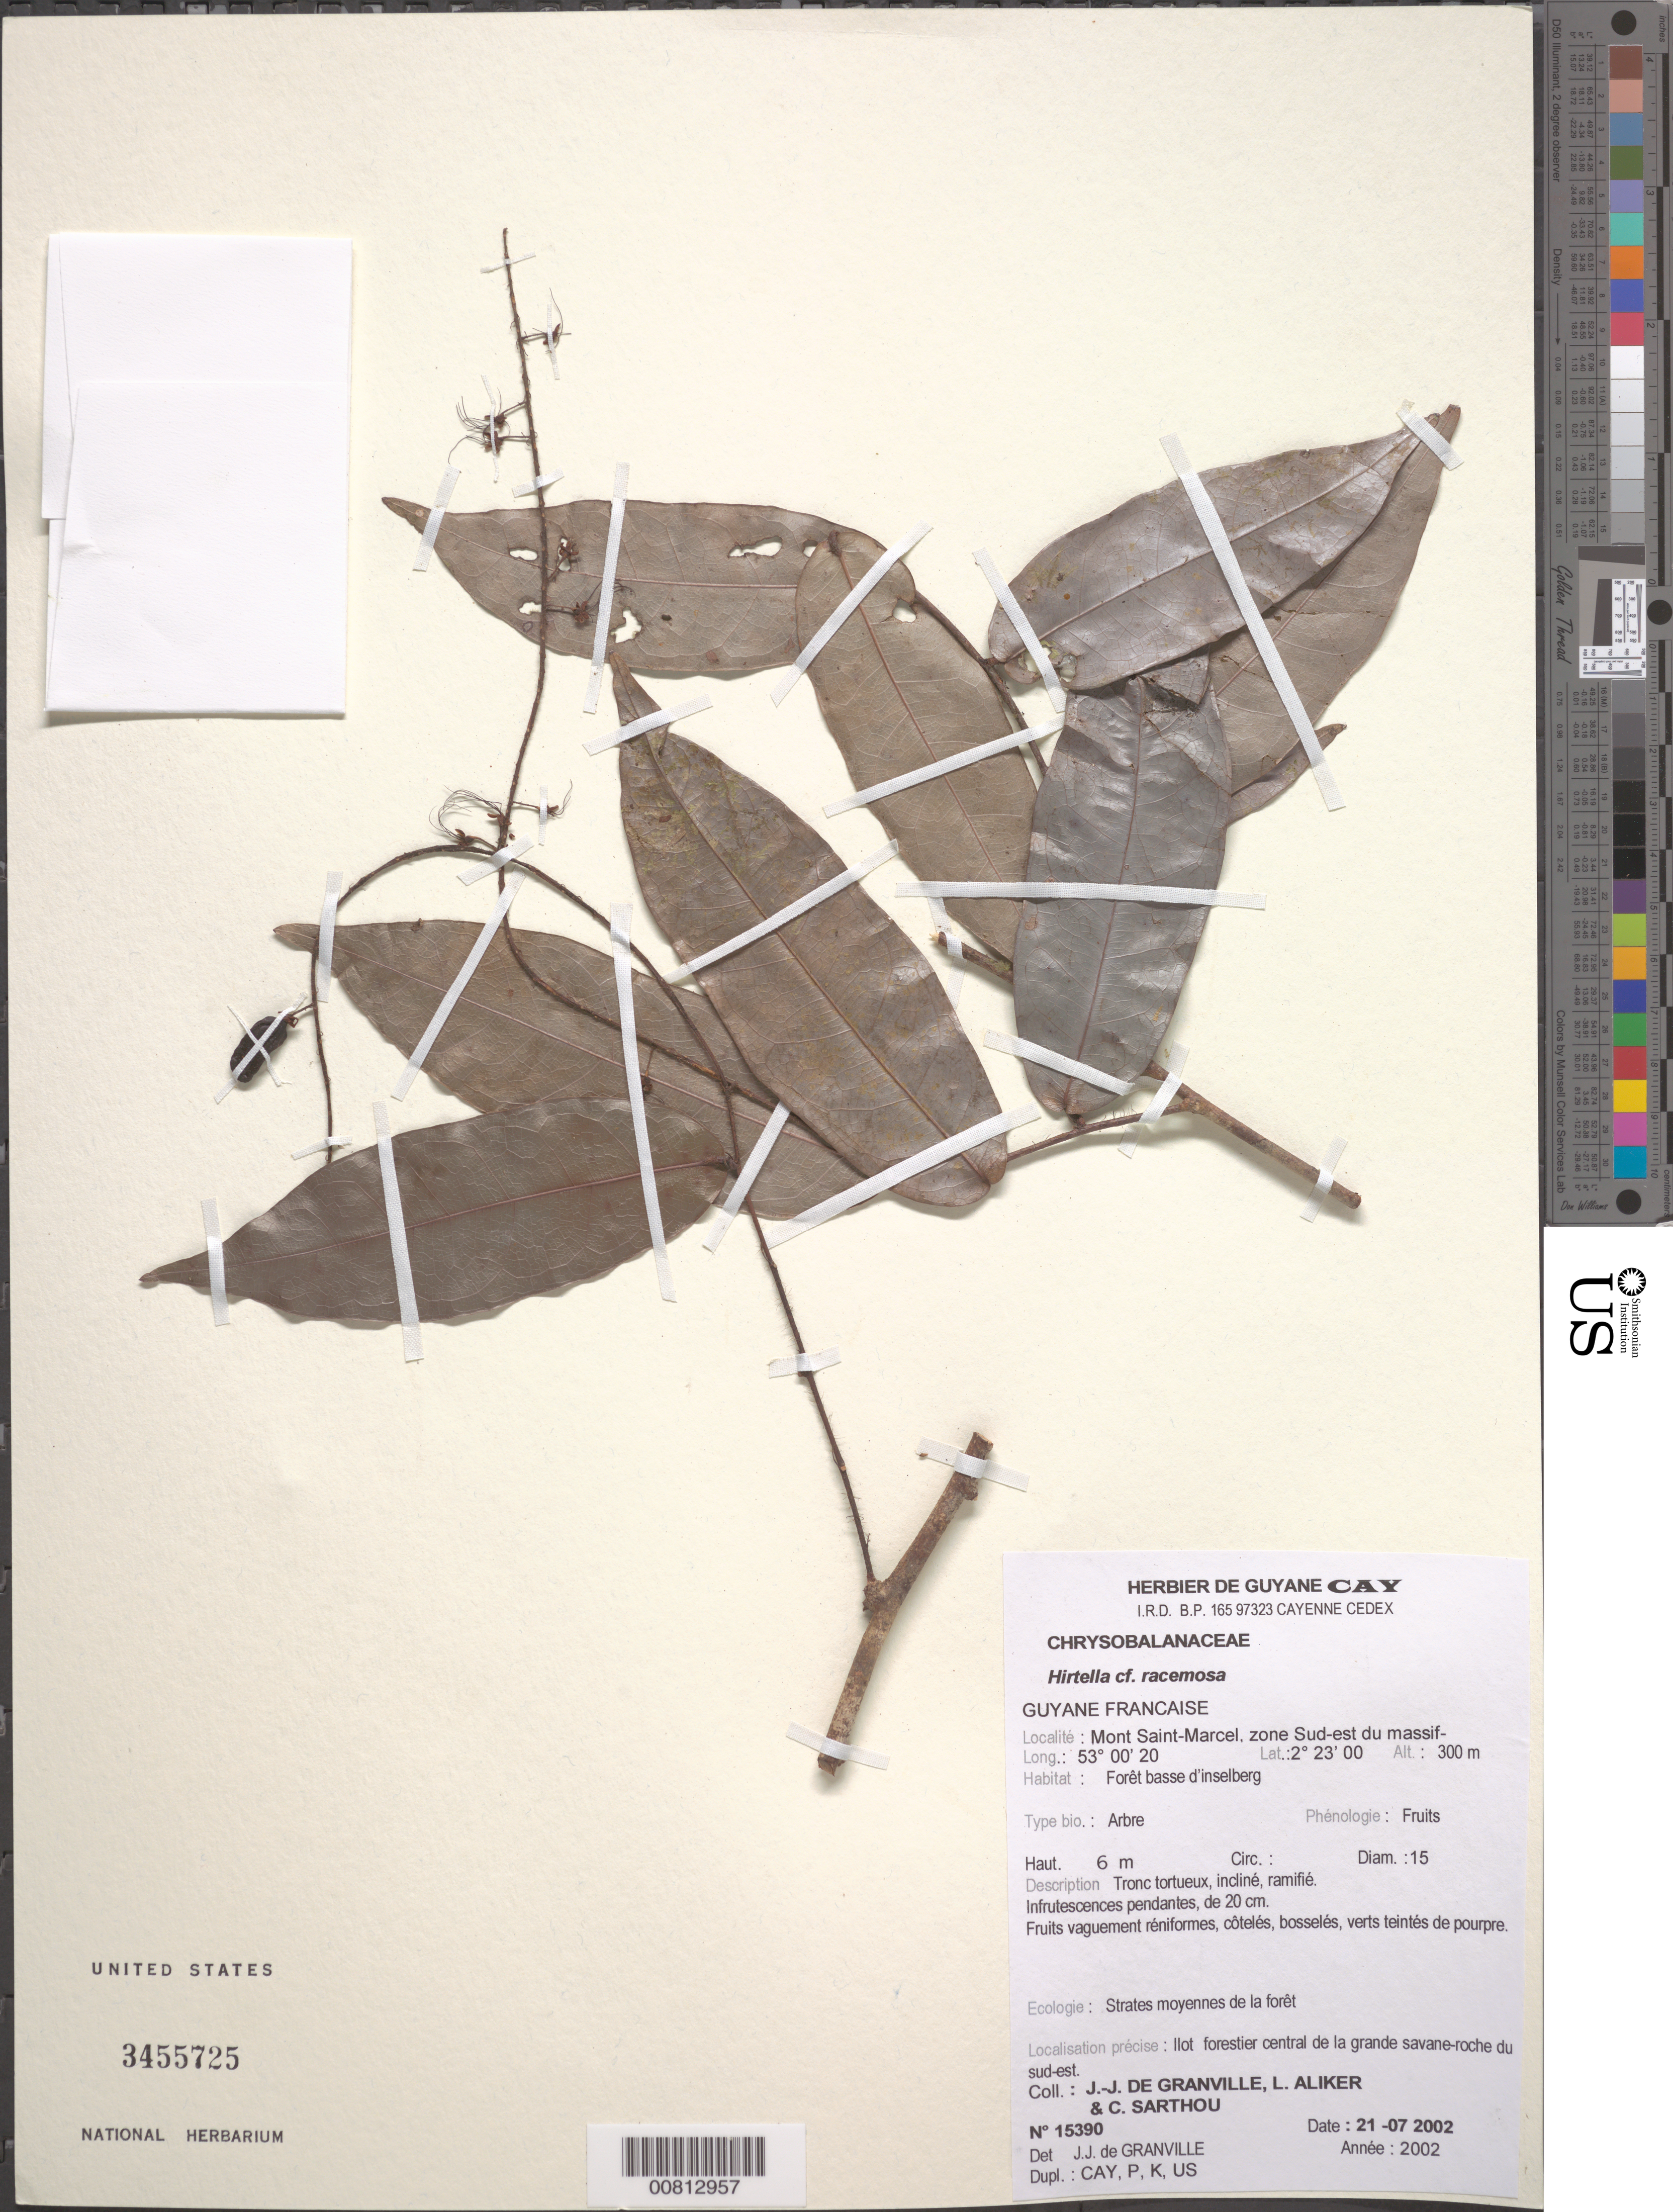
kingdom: Plantae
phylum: Tracheophyta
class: Magnoliopsida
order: Malpighiales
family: Chrysobalanaceae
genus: Hirtella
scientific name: Hirtella racemosa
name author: Lam.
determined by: Granville, J. J. de, (CAY), Institut de Recherche pour le Developpement (IRD) (FRENCH GUIANA)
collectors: J.-J. de Granville, L. Aliker & C. Sarthou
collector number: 15390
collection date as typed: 21-Jul-02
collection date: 2002-07-21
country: French Guiana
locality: Mont Saint-Marcel, zone Sud-Est du massif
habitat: Forêt basse sur inselberg; strates moyennes de la forêt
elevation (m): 300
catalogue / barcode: US 3455725